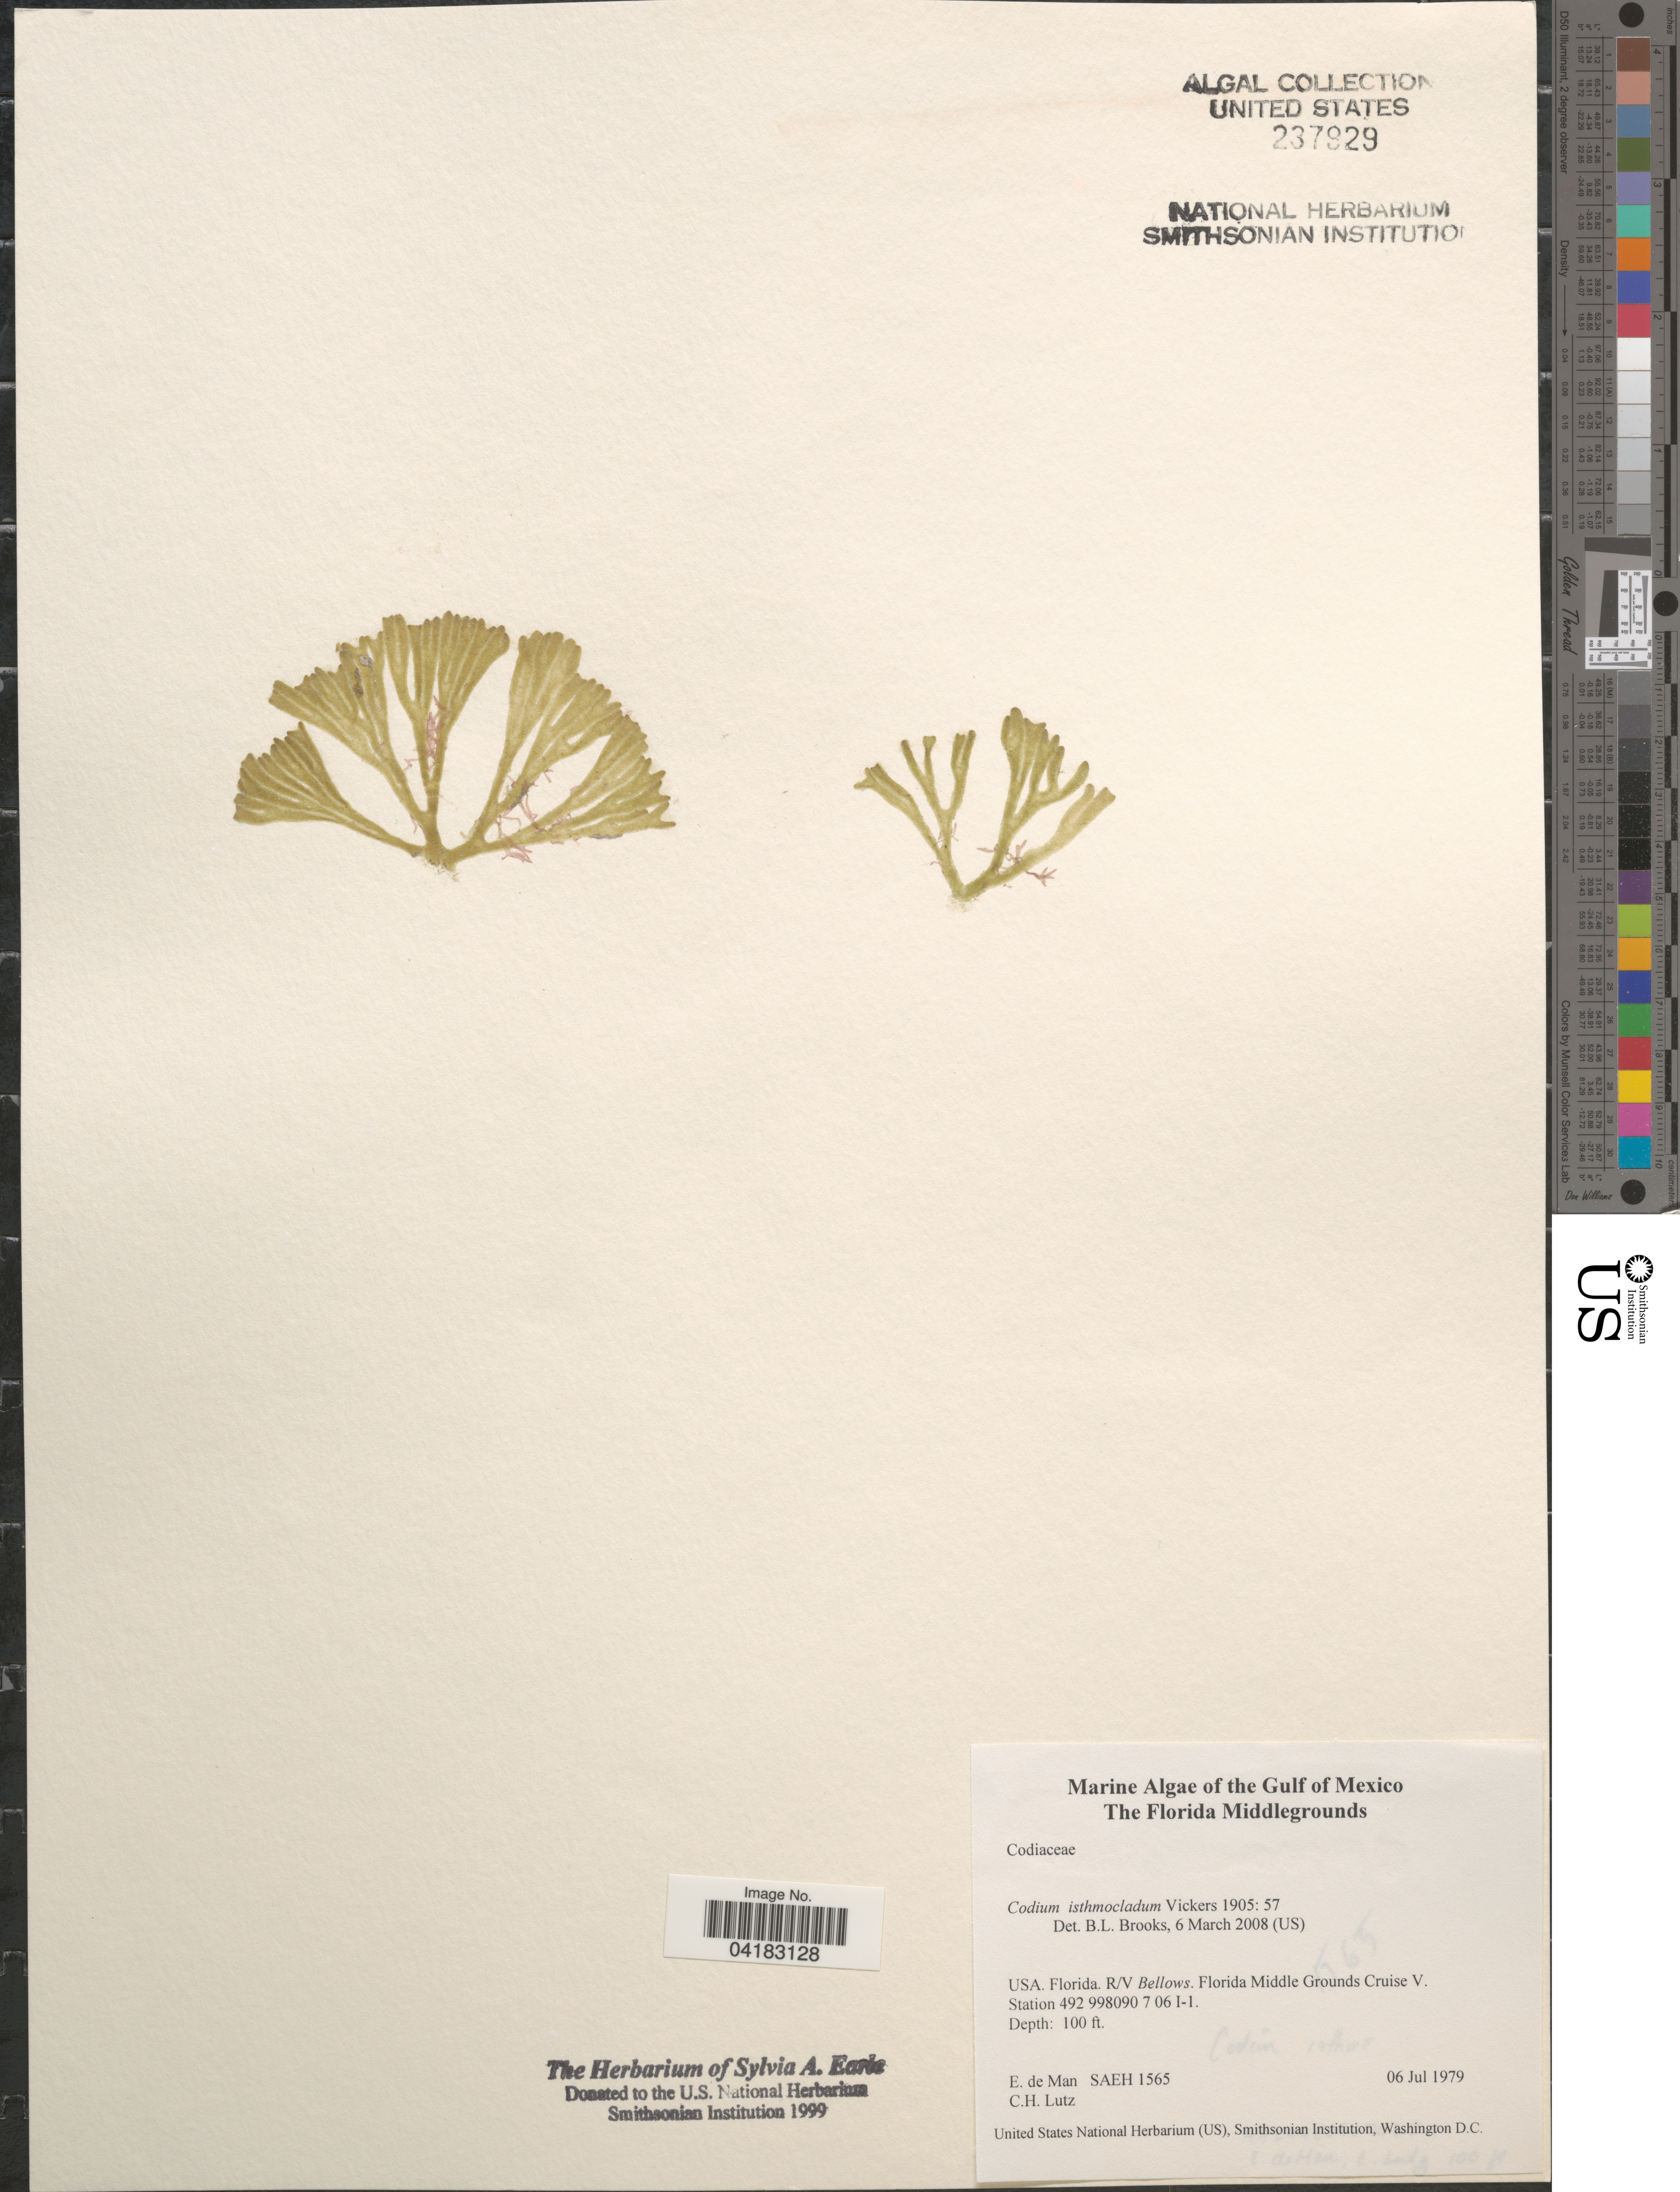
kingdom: Plantae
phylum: Chlorophyta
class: Ulvophyceae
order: Bryopsidales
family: Codiaceae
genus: Codium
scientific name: Codium isthmocladum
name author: Vickers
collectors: E. de Man & C. Lutz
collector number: SAEH1565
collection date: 1979-07-06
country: United States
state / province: Florida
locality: Gulf of Mexico. R/V Bellows. Florida Middle Grounds Cruise V. Station 492 998090 7 06 I-1.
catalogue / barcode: US 237929